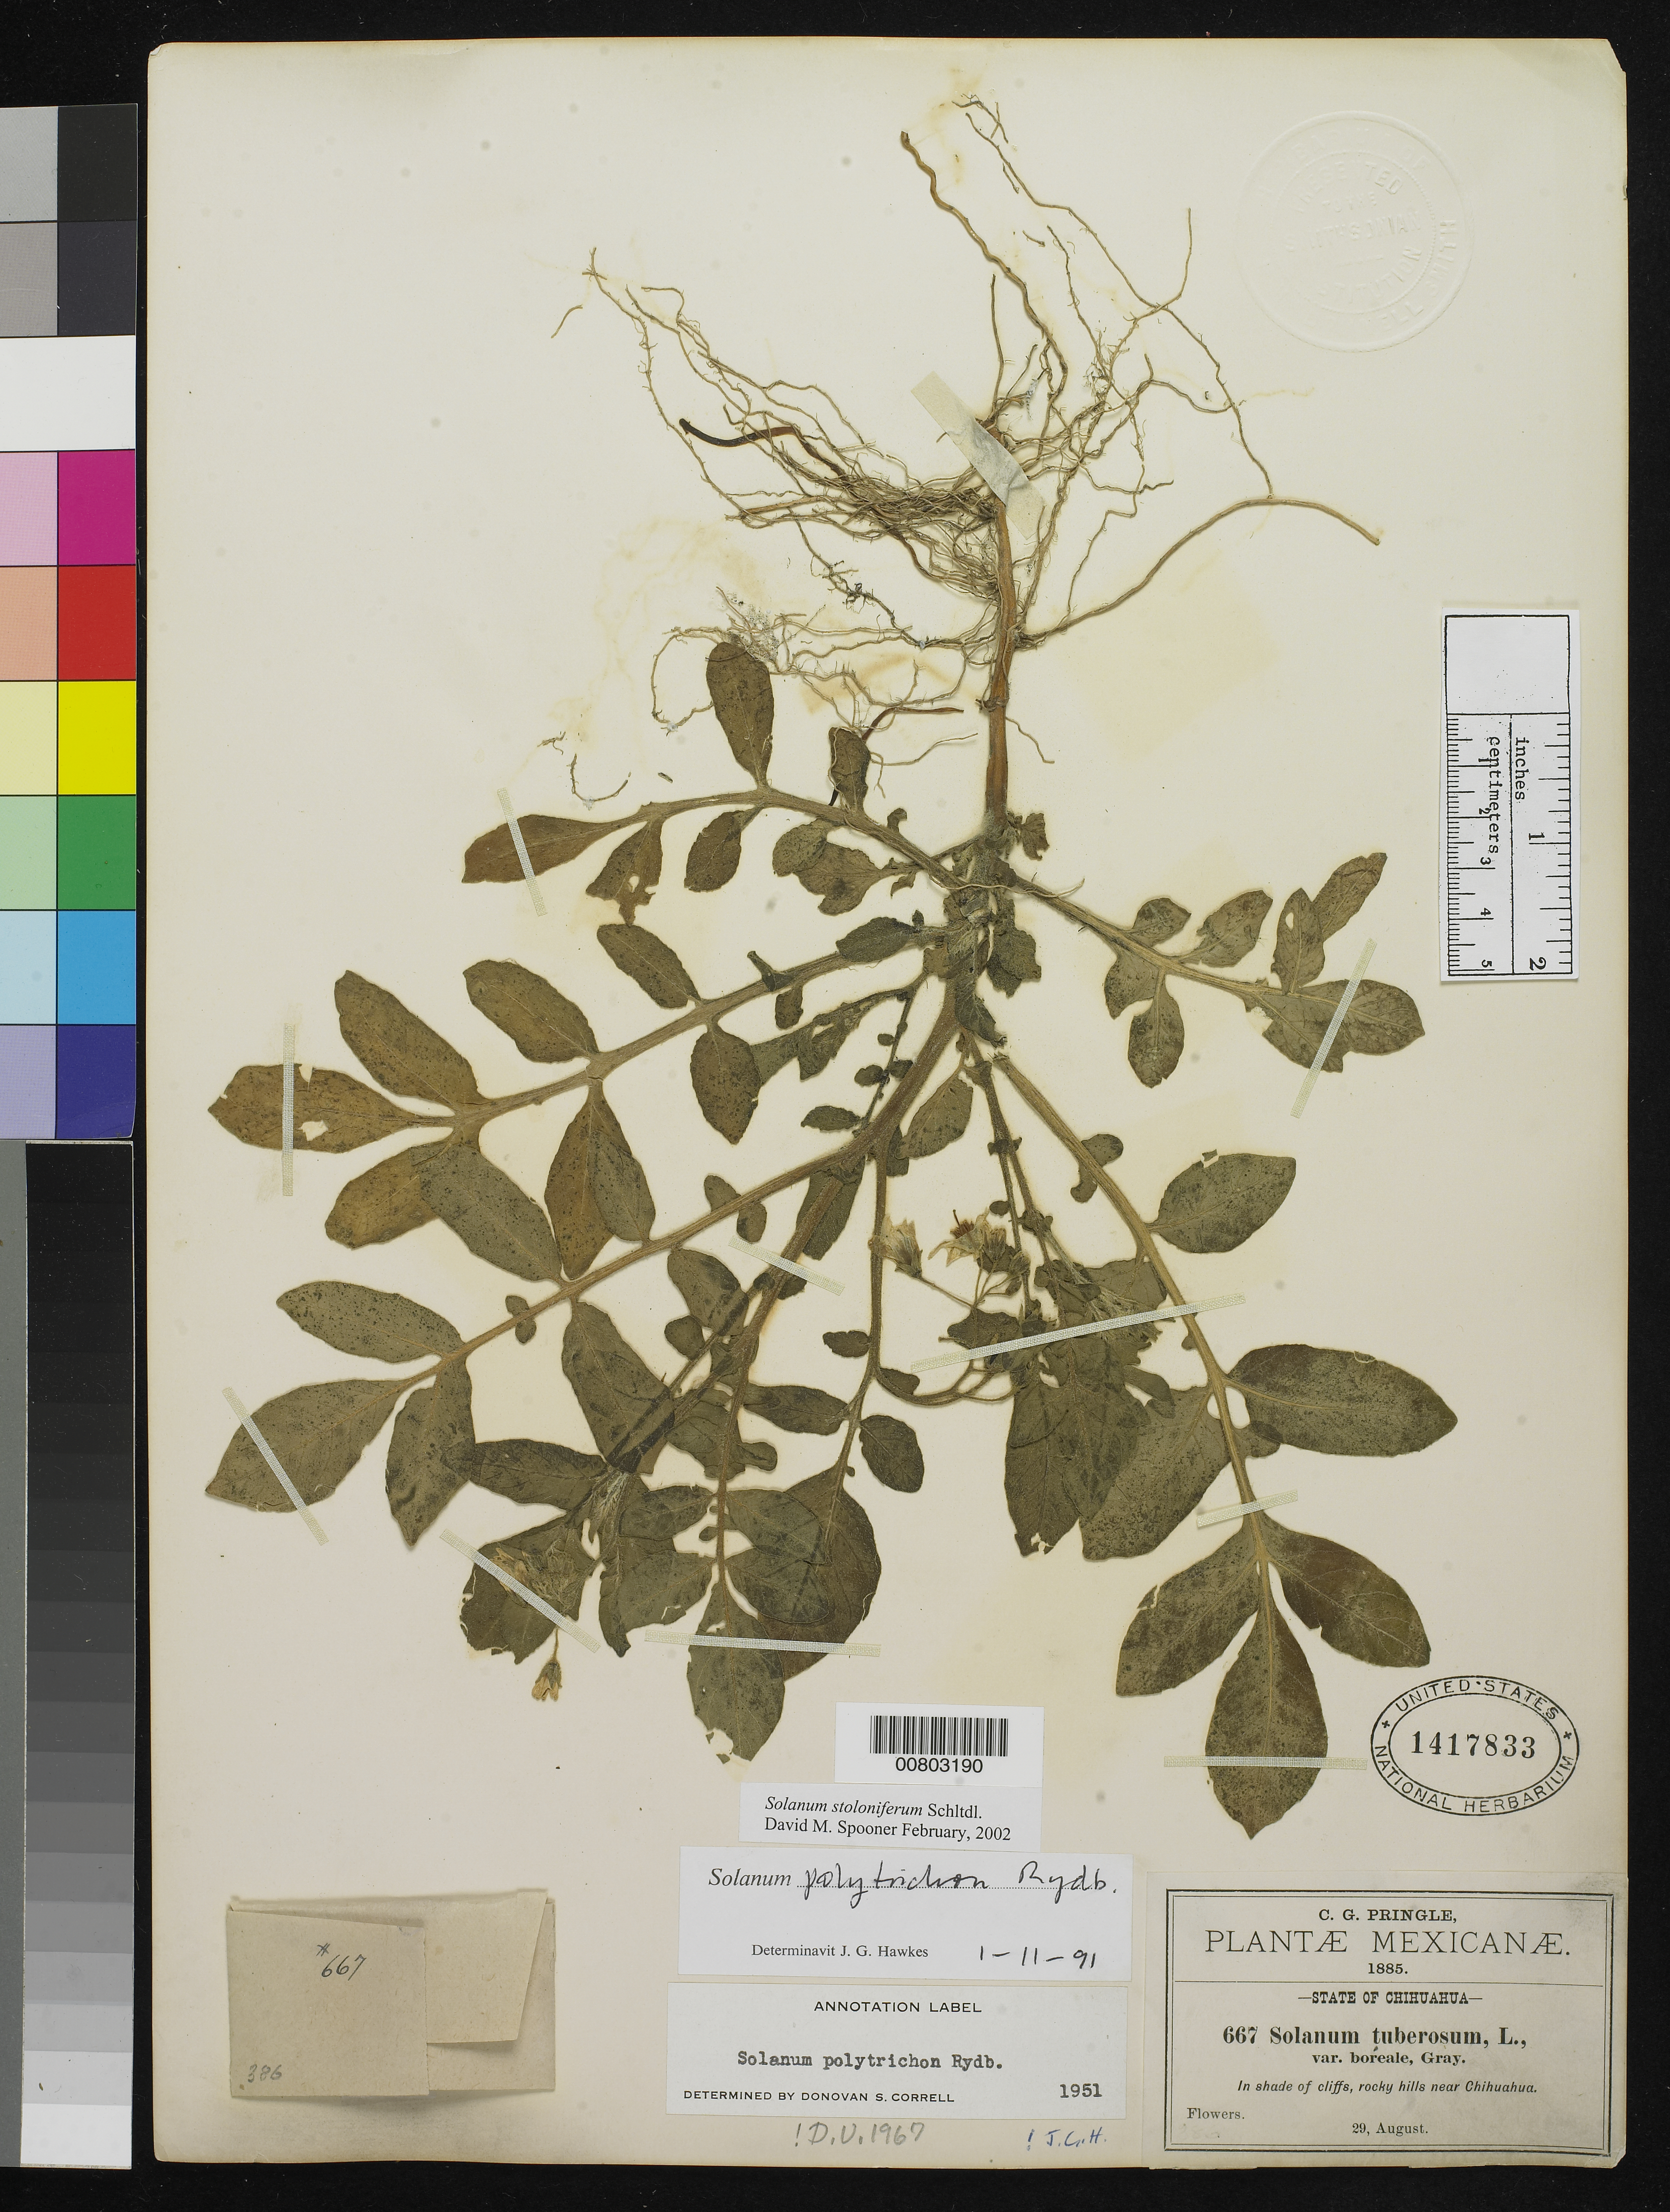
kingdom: Plantae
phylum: Tracheophyta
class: Magnoliopsida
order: Solanales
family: Solanaceae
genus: Solanum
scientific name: Solanum stoloniferum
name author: Schltdl.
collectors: C. G. Pringle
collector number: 667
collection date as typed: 29 Aug 1885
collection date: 1885-08-29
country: Mexico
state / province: Chihuahua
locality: Rocky hills near Chihuahua.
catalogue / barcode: US 1417833